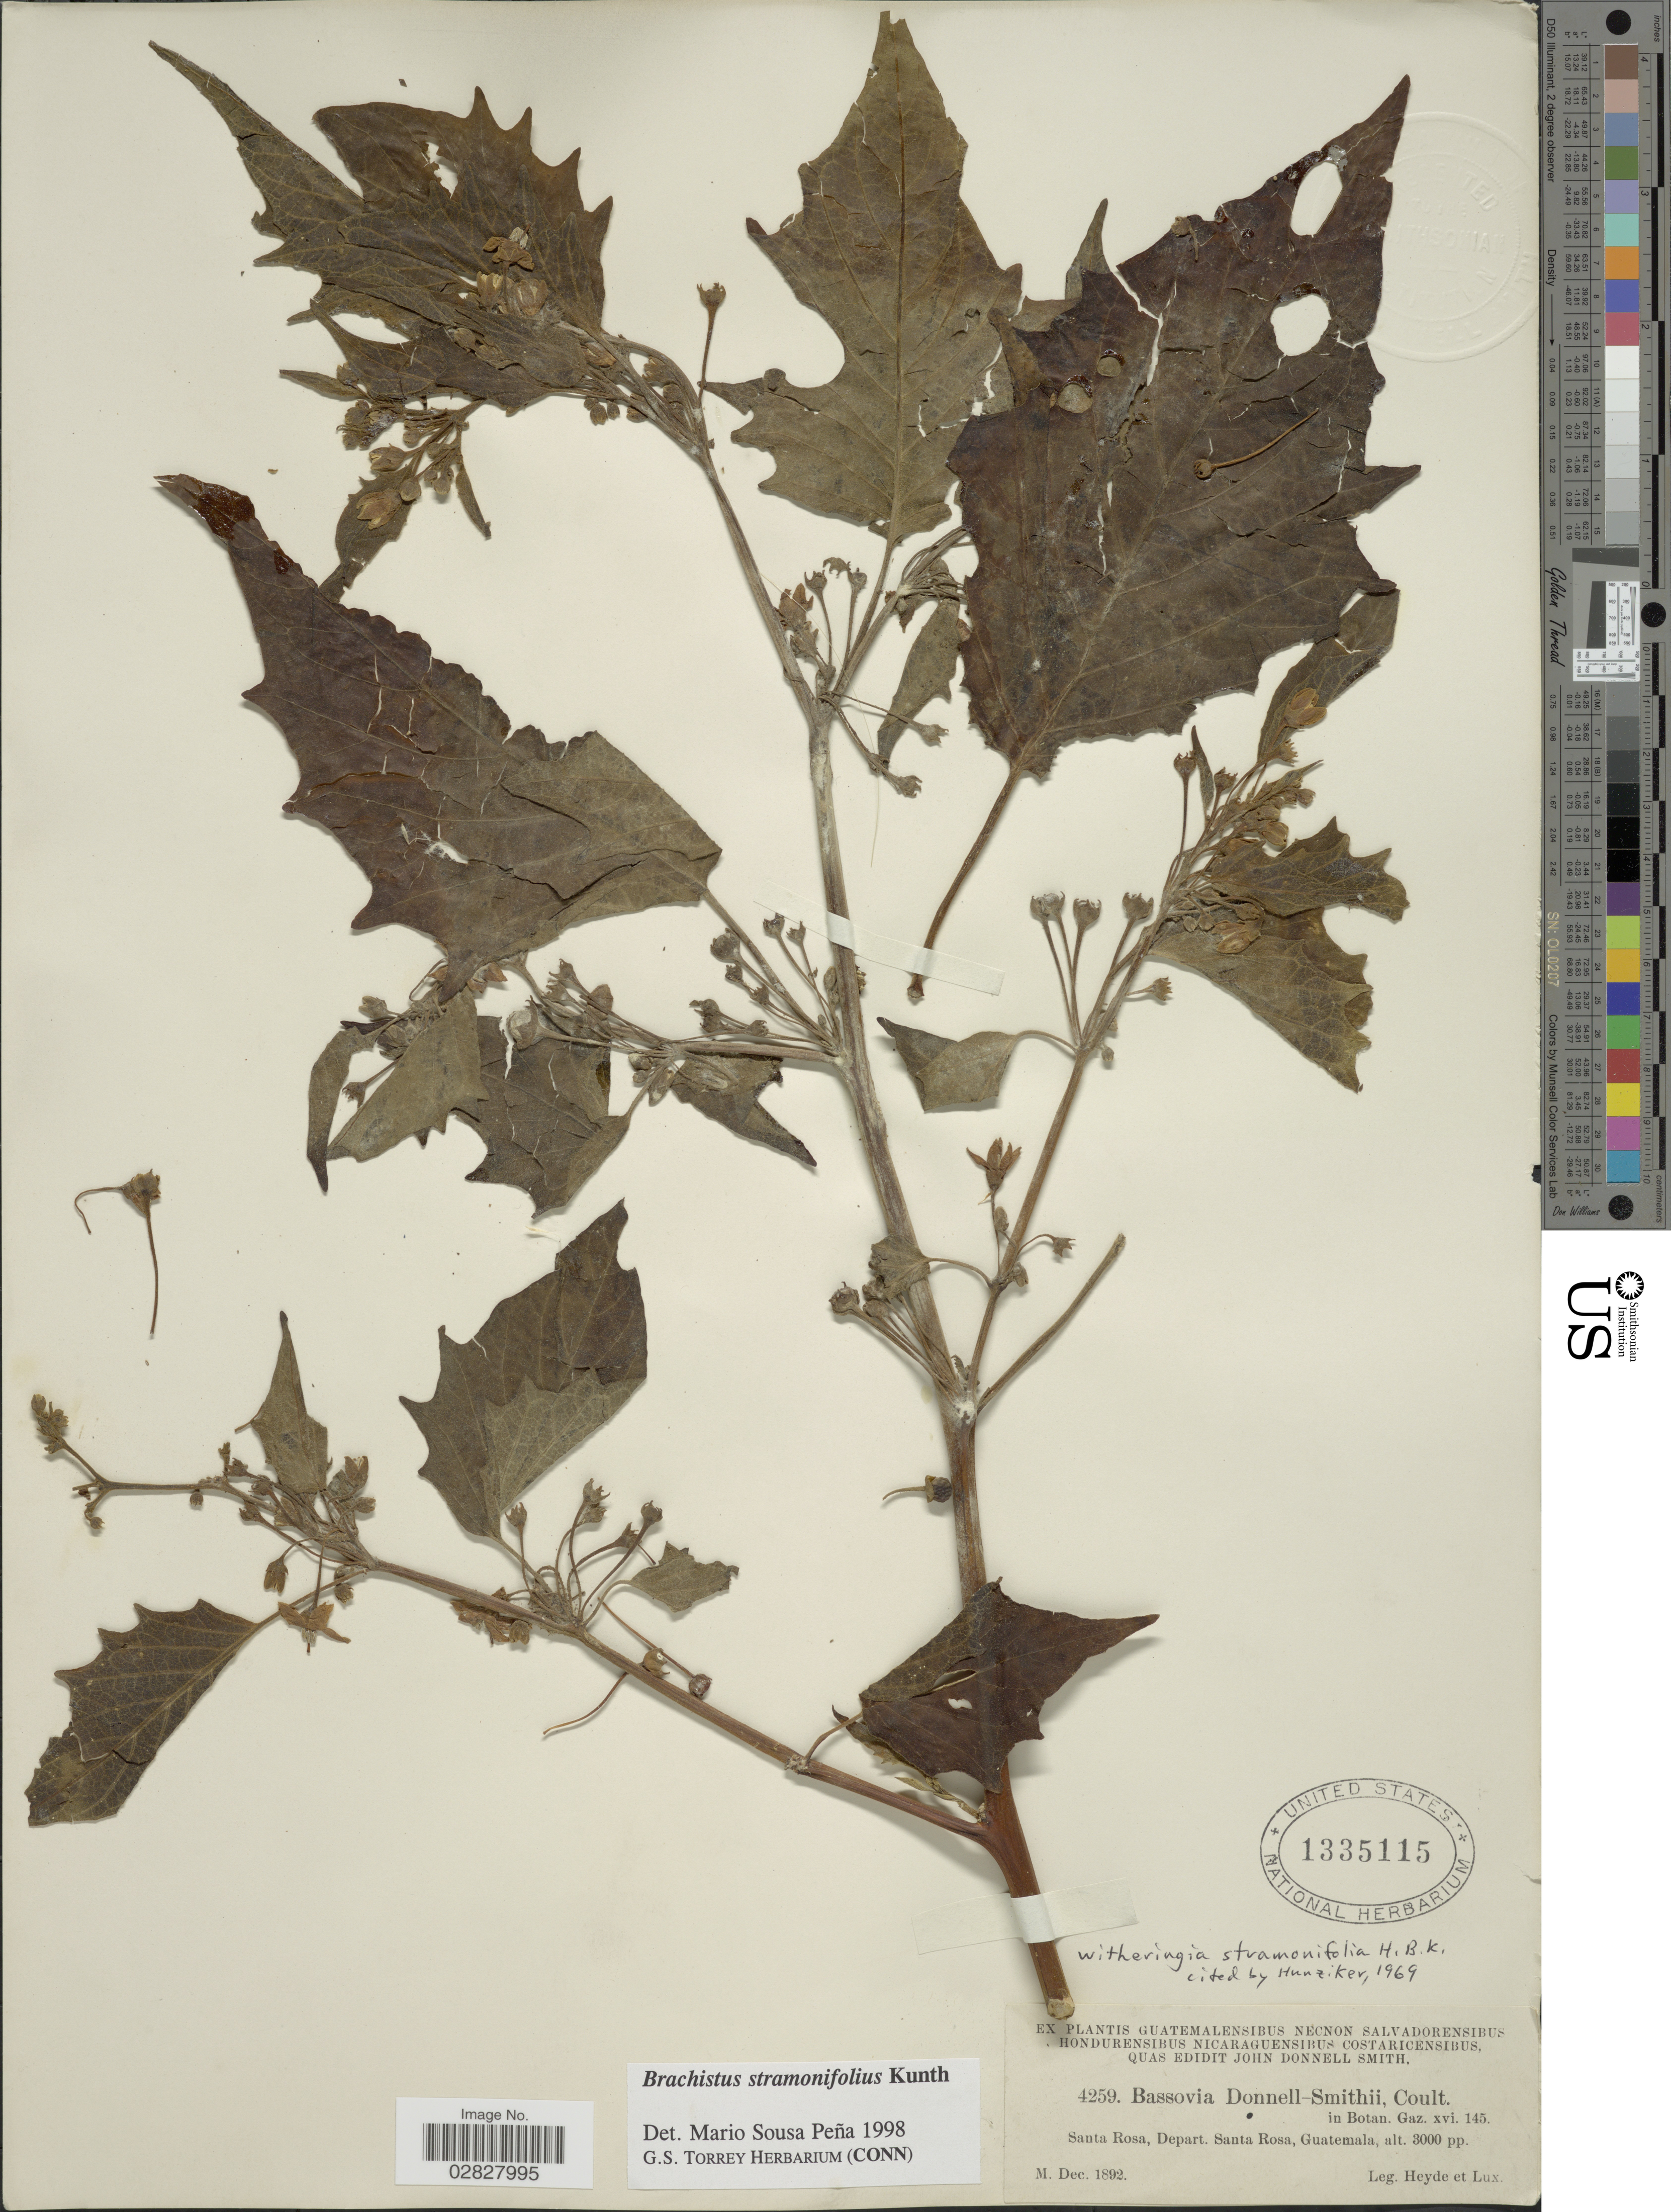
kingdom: Plantae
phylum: Tracheophyta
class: Magnoliopsida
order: Solanales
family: Solanaceae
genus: Brachistus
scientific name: Brachistus stramonifolius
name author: (Kunth) Miers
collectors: Heyde & Lux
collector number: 4259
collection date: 1892-12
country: Guatemala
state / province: Santa Rosa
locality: Depart. Santa Rosa.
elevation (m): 914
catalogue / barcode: US 1335115